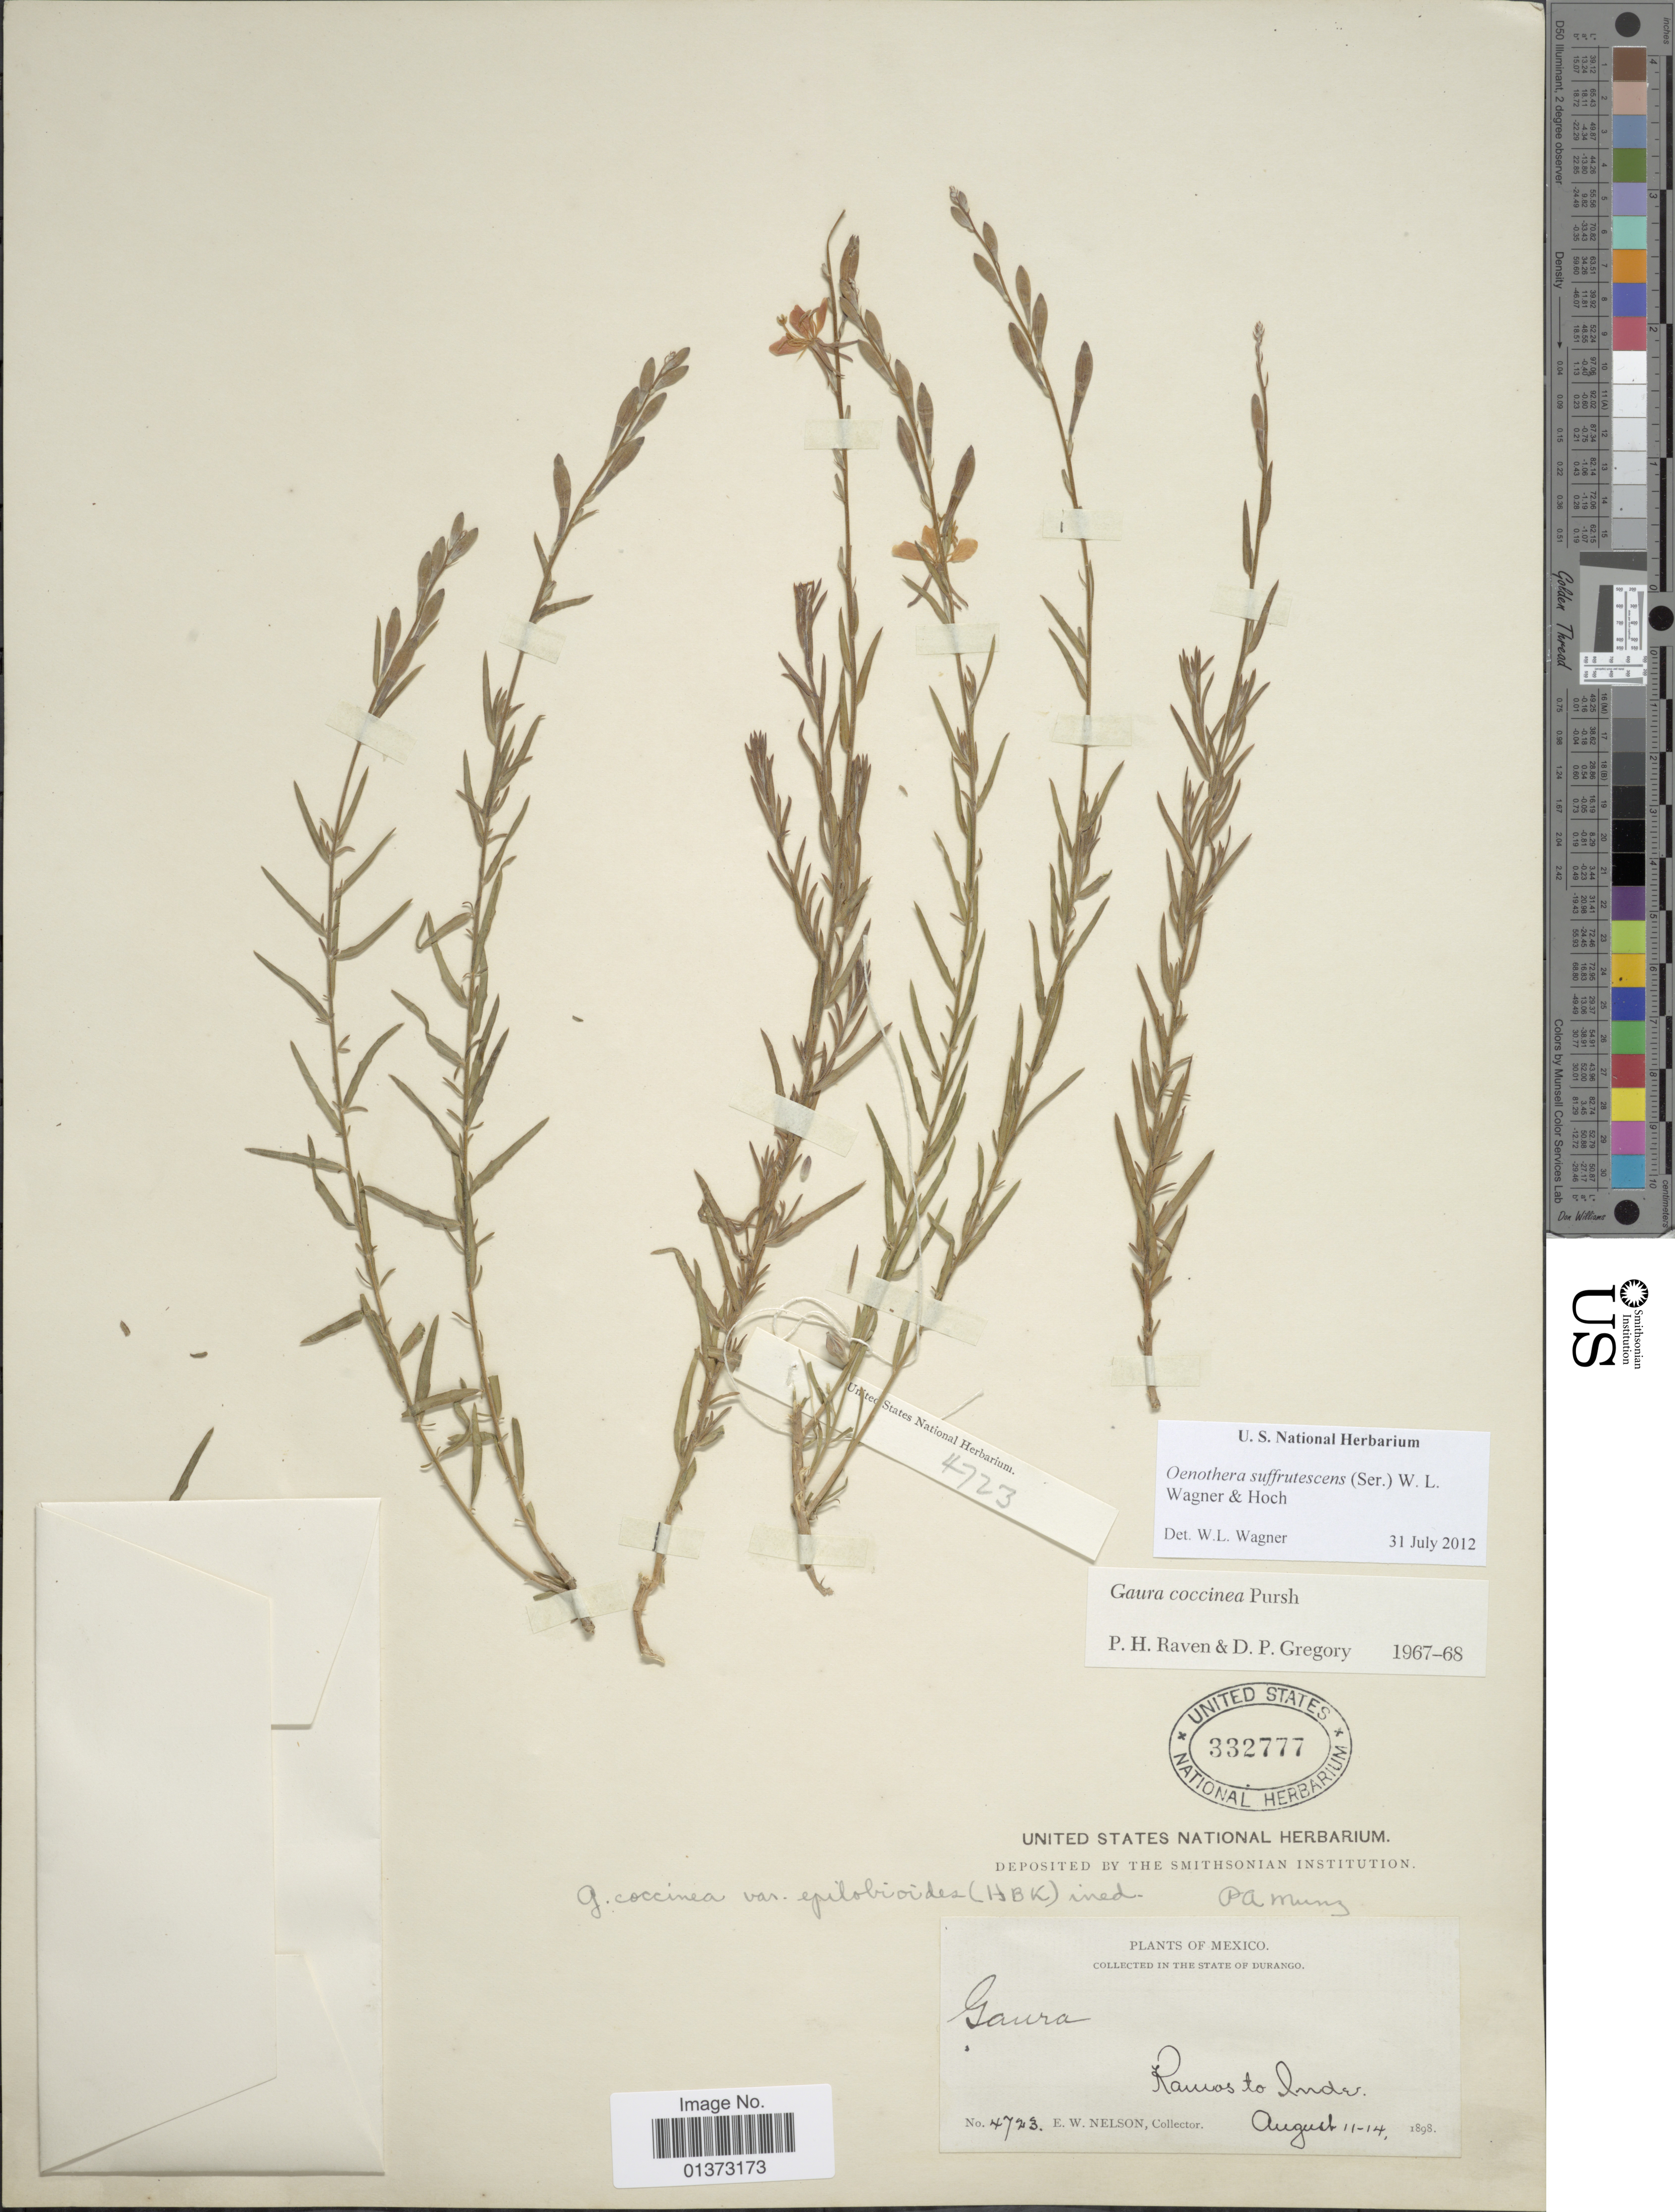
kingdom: Plantae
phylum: Tracheophyta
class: Magnoliopsida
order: Myrtales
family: Onagraceae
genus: Oenothera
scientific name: Oenothera suffrutescens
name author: (Ser.) W.L. Wagner & Hoch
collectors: E. W. Nelson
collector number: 4723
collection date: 1898-08-11/1898-08-14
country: Mexico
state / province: Durango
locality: Ramas to Inde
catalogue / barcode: US 332777